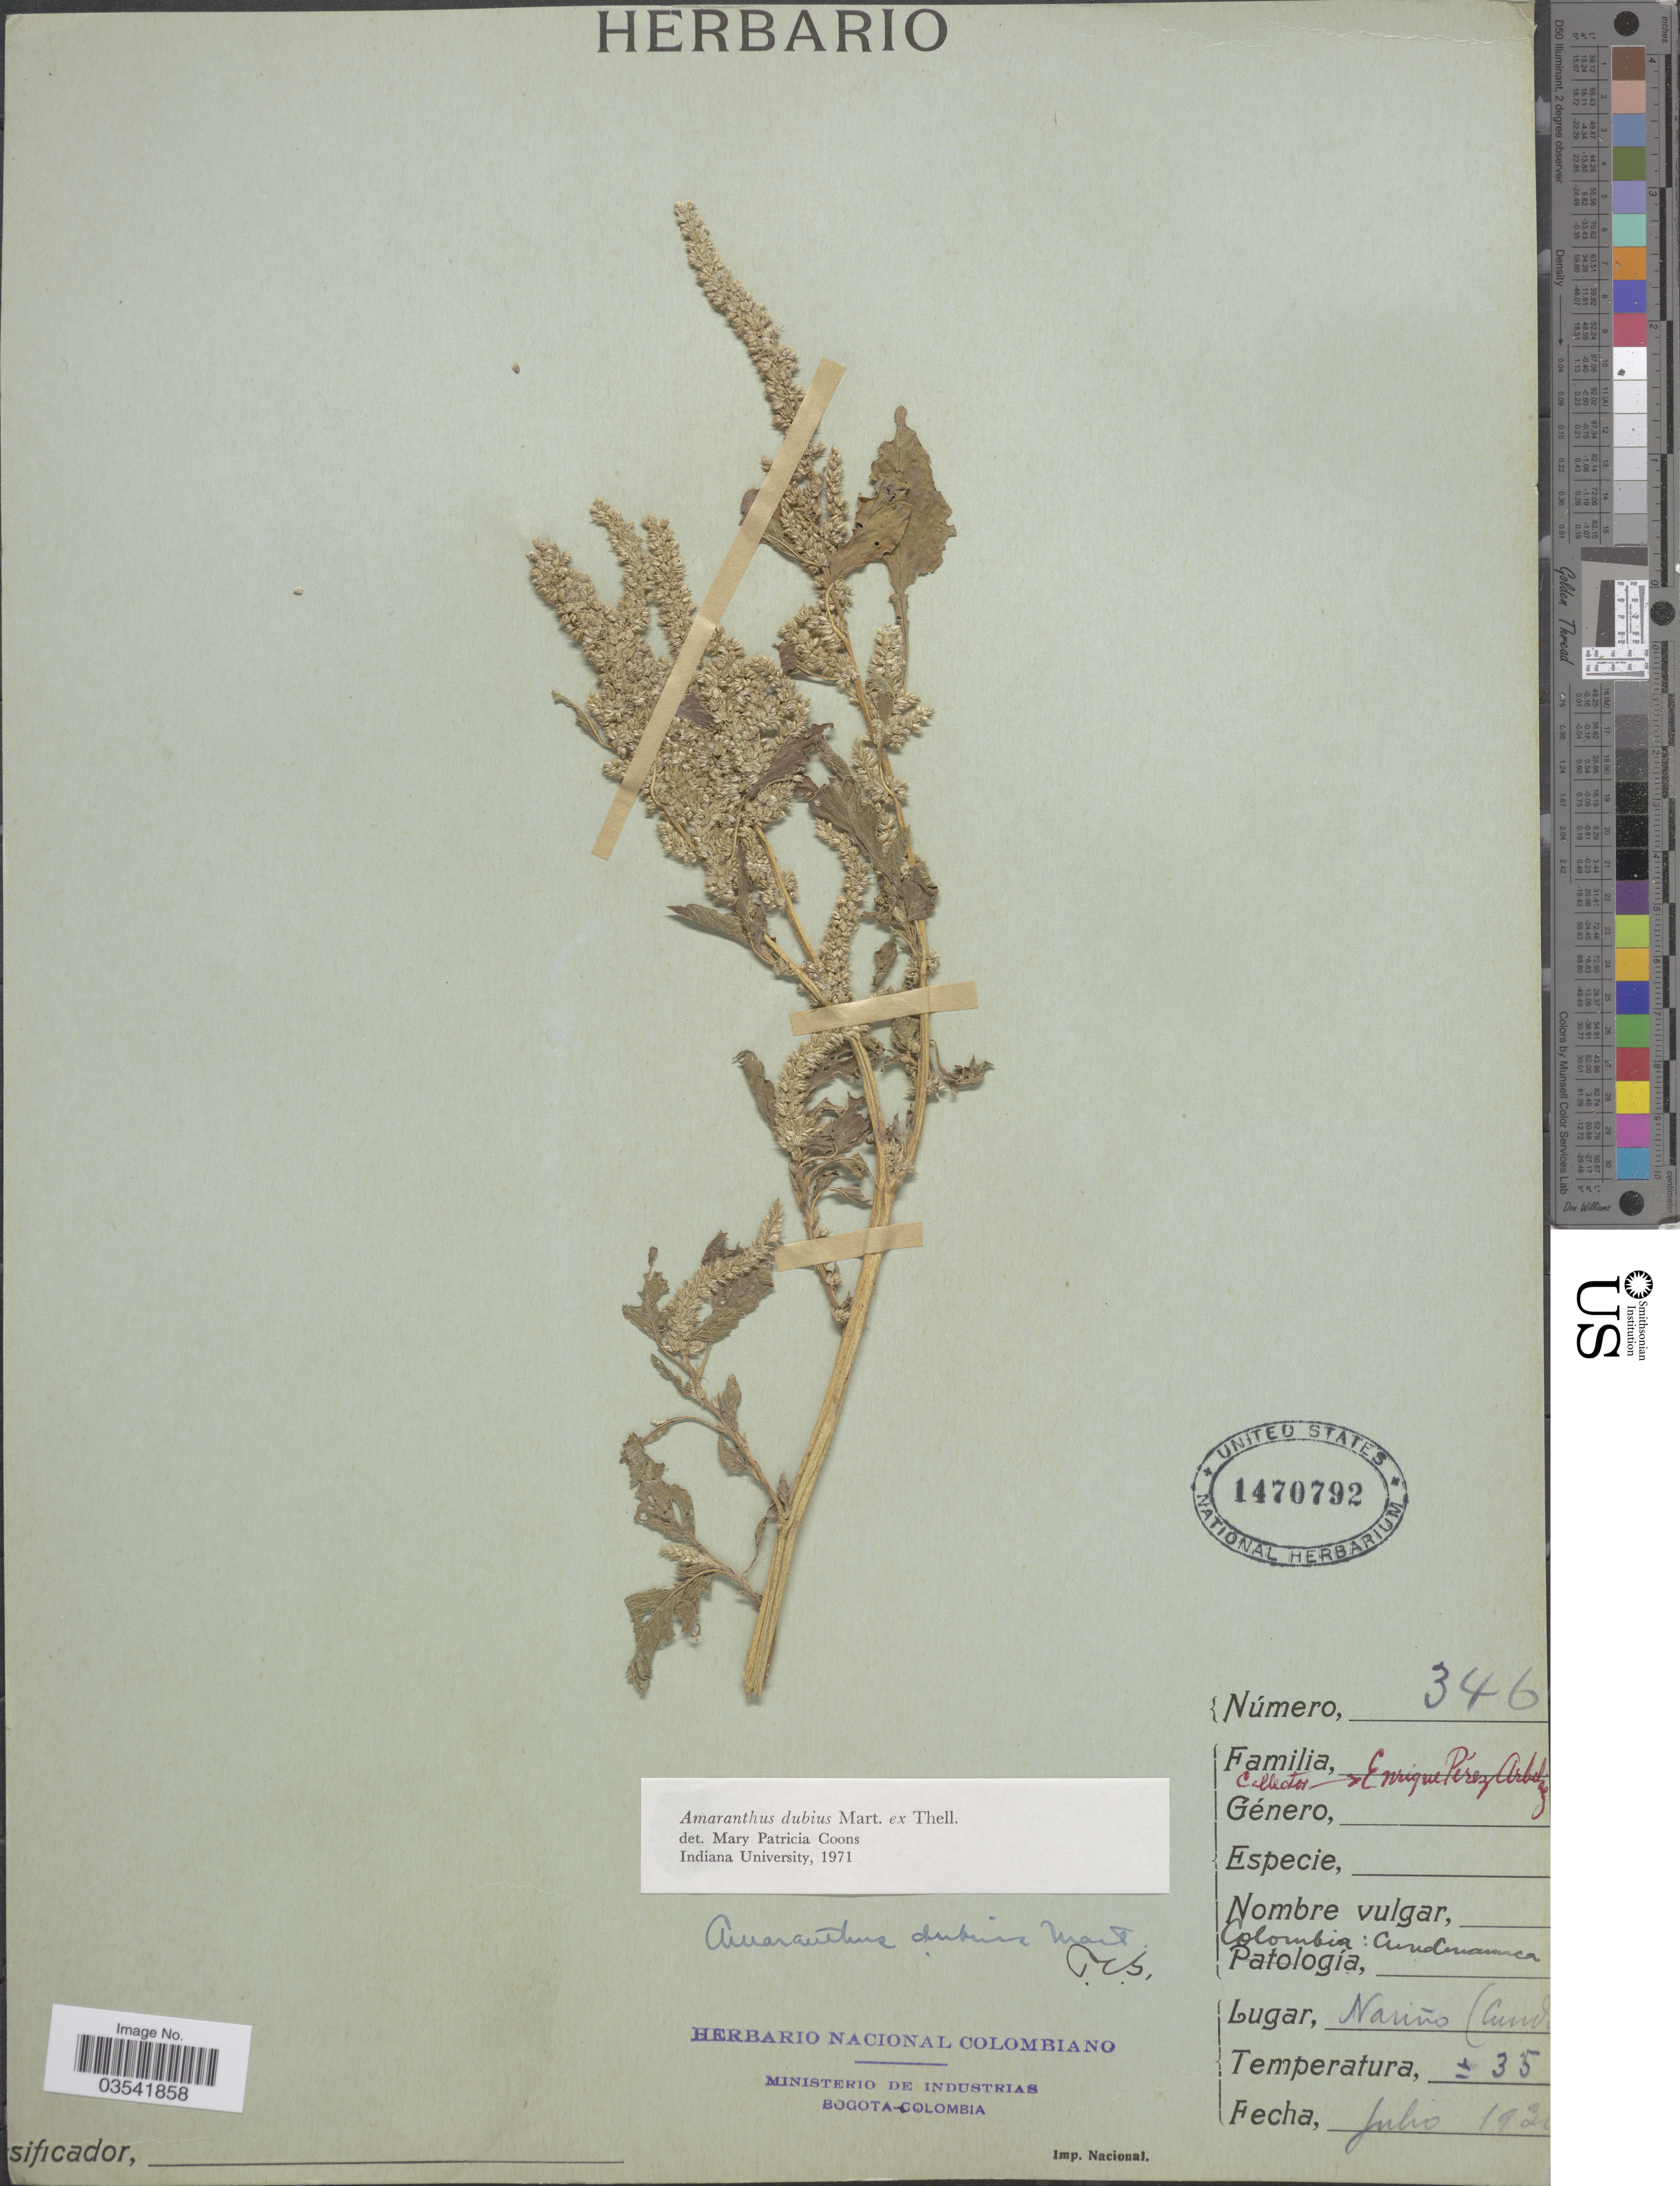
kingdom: Plantae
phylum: Tracheophyta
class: Magnoliopsida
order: Caryophyllales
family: Amaranthaceae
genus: Amaranthus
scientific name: Amaranthus dubius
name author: Mart. ex Thell.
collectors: E. Pérez Arbeláez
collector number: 346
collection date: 1930-07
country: Colombia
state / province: Cundinamarca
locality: Nariño.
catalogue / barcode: US 1470792